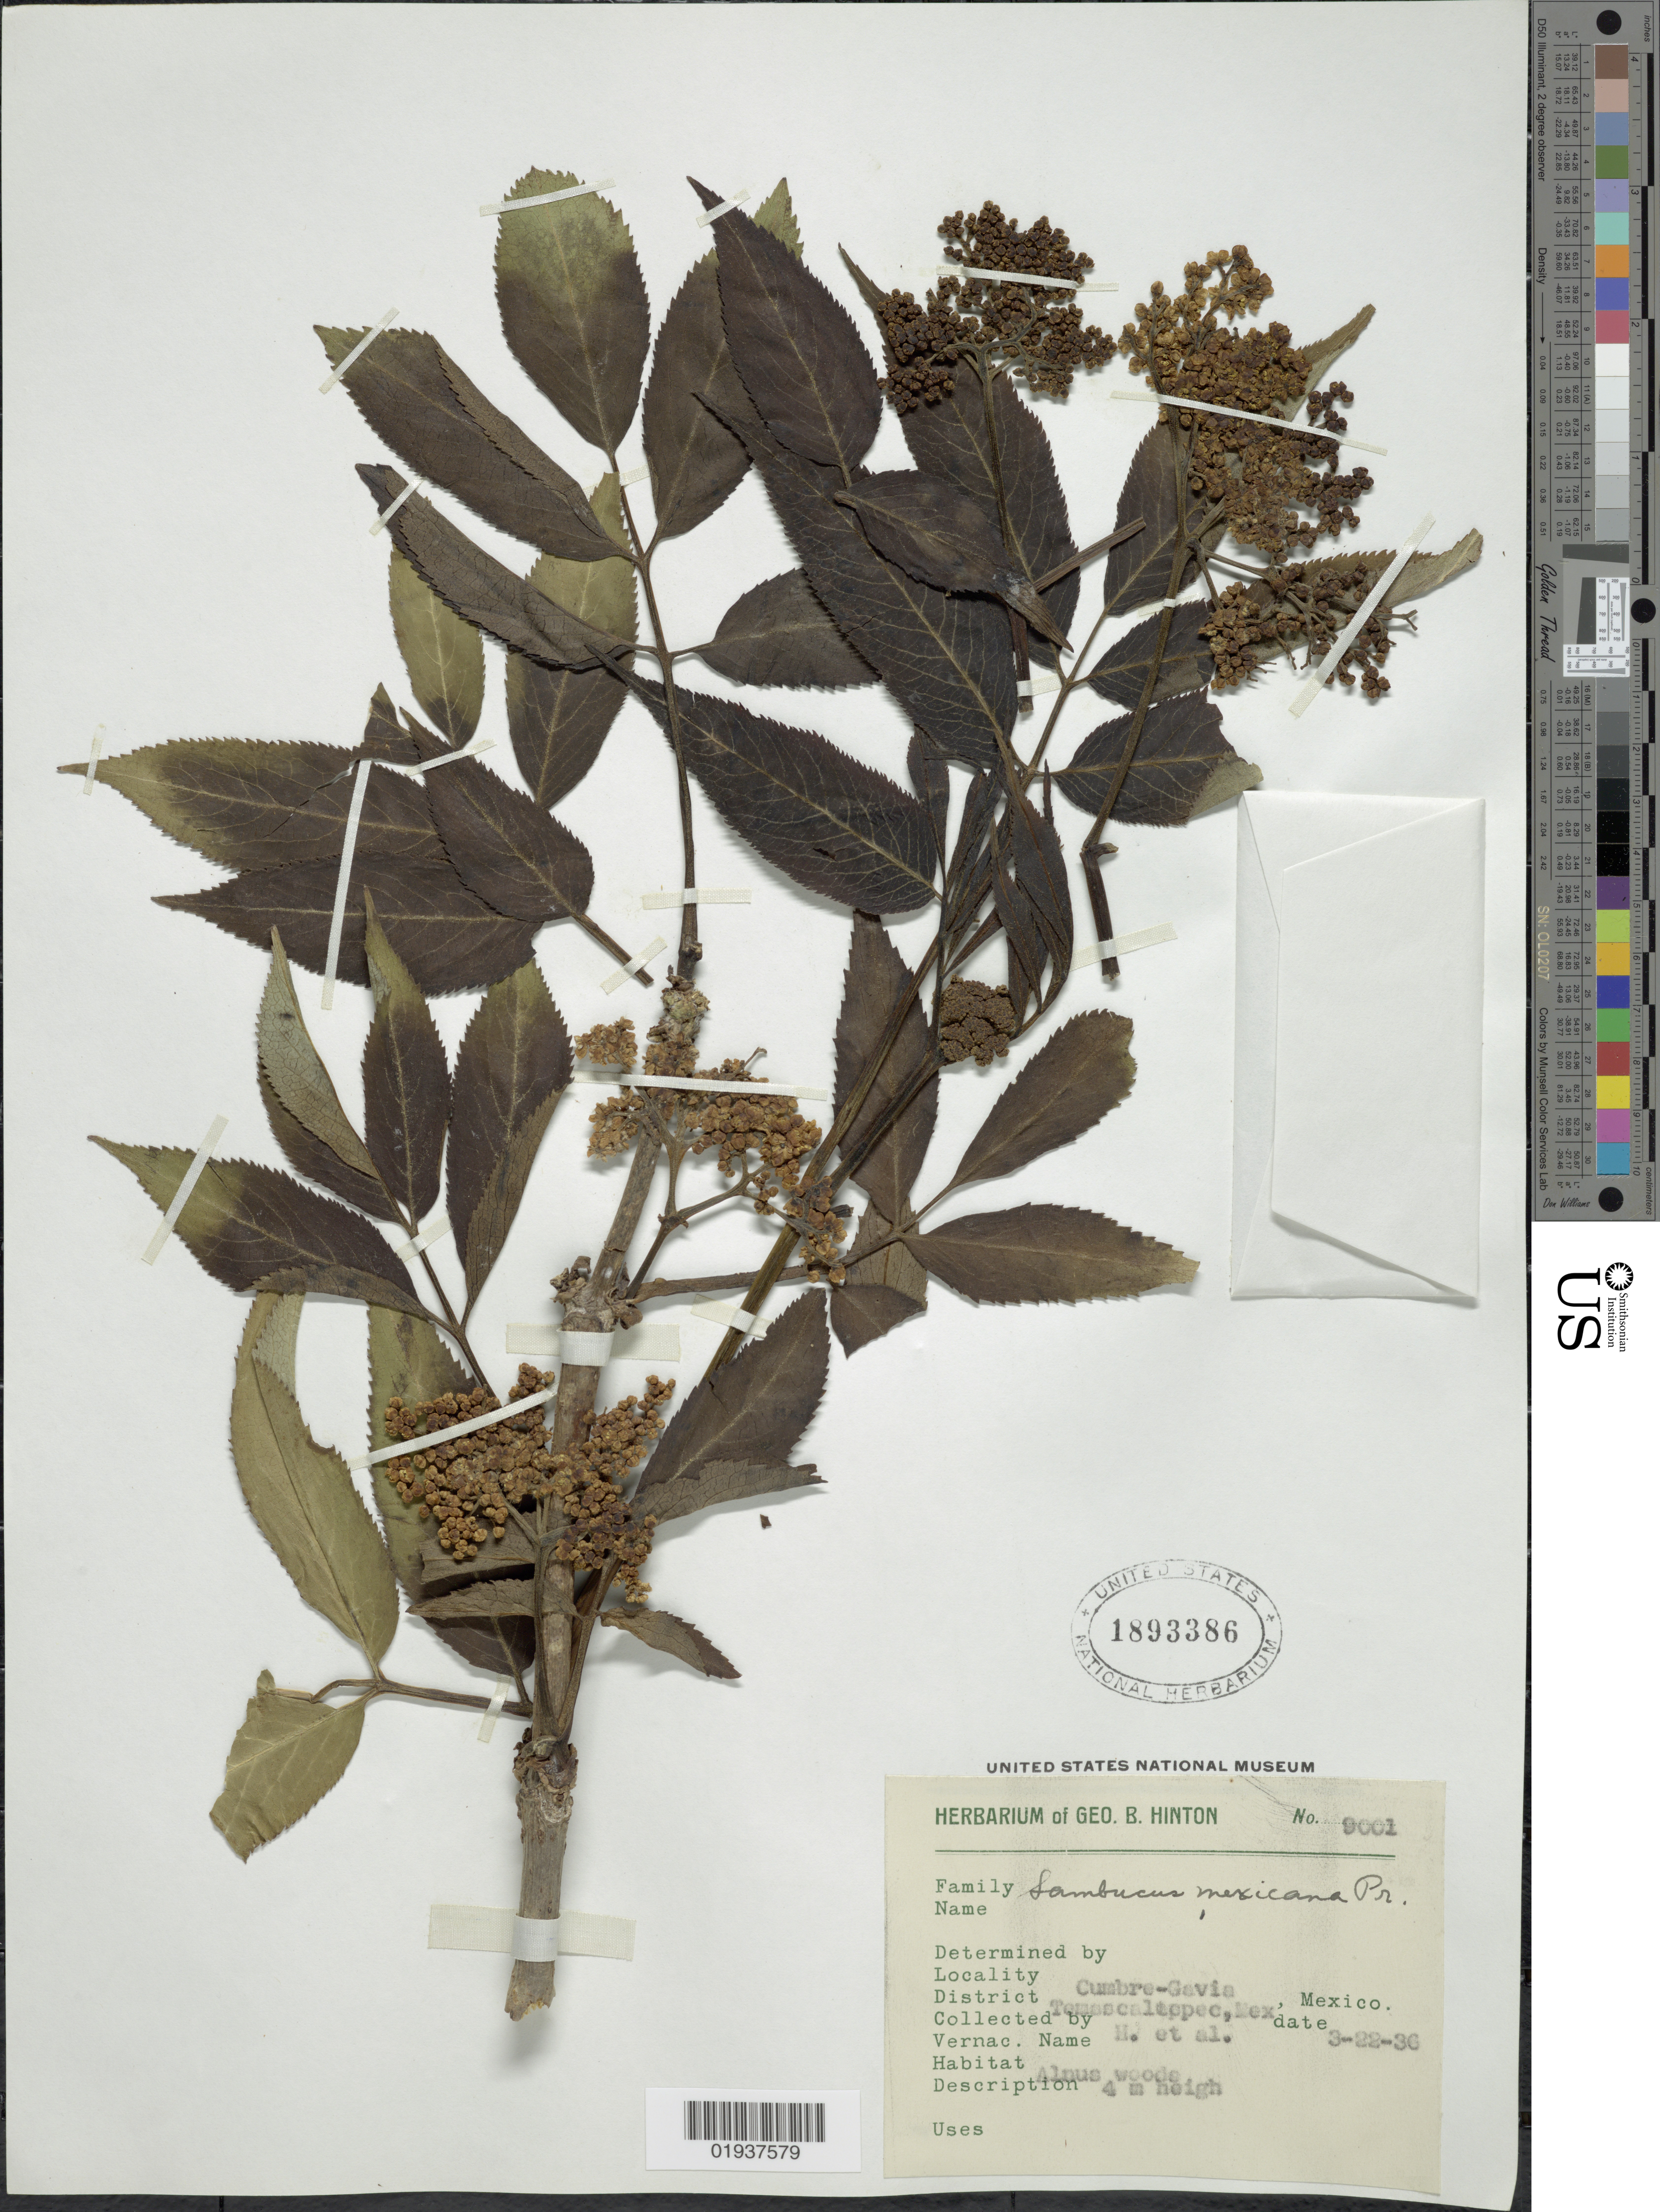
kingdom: Plantae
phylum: Tracheophyta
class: Magnoliopsida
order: Dipsacales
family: Viburnaceae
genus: Sambucus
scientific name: Sambucus mexicana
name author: C. Presl ex DC.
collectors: G. B. Hinton & et al.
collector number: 9001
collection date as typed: Transcribed d/m/y: 22/3/36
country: Mexico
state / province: México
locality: Cumbre-Gavia, District Temascaltepec, Mex.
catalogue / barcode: US 1893386